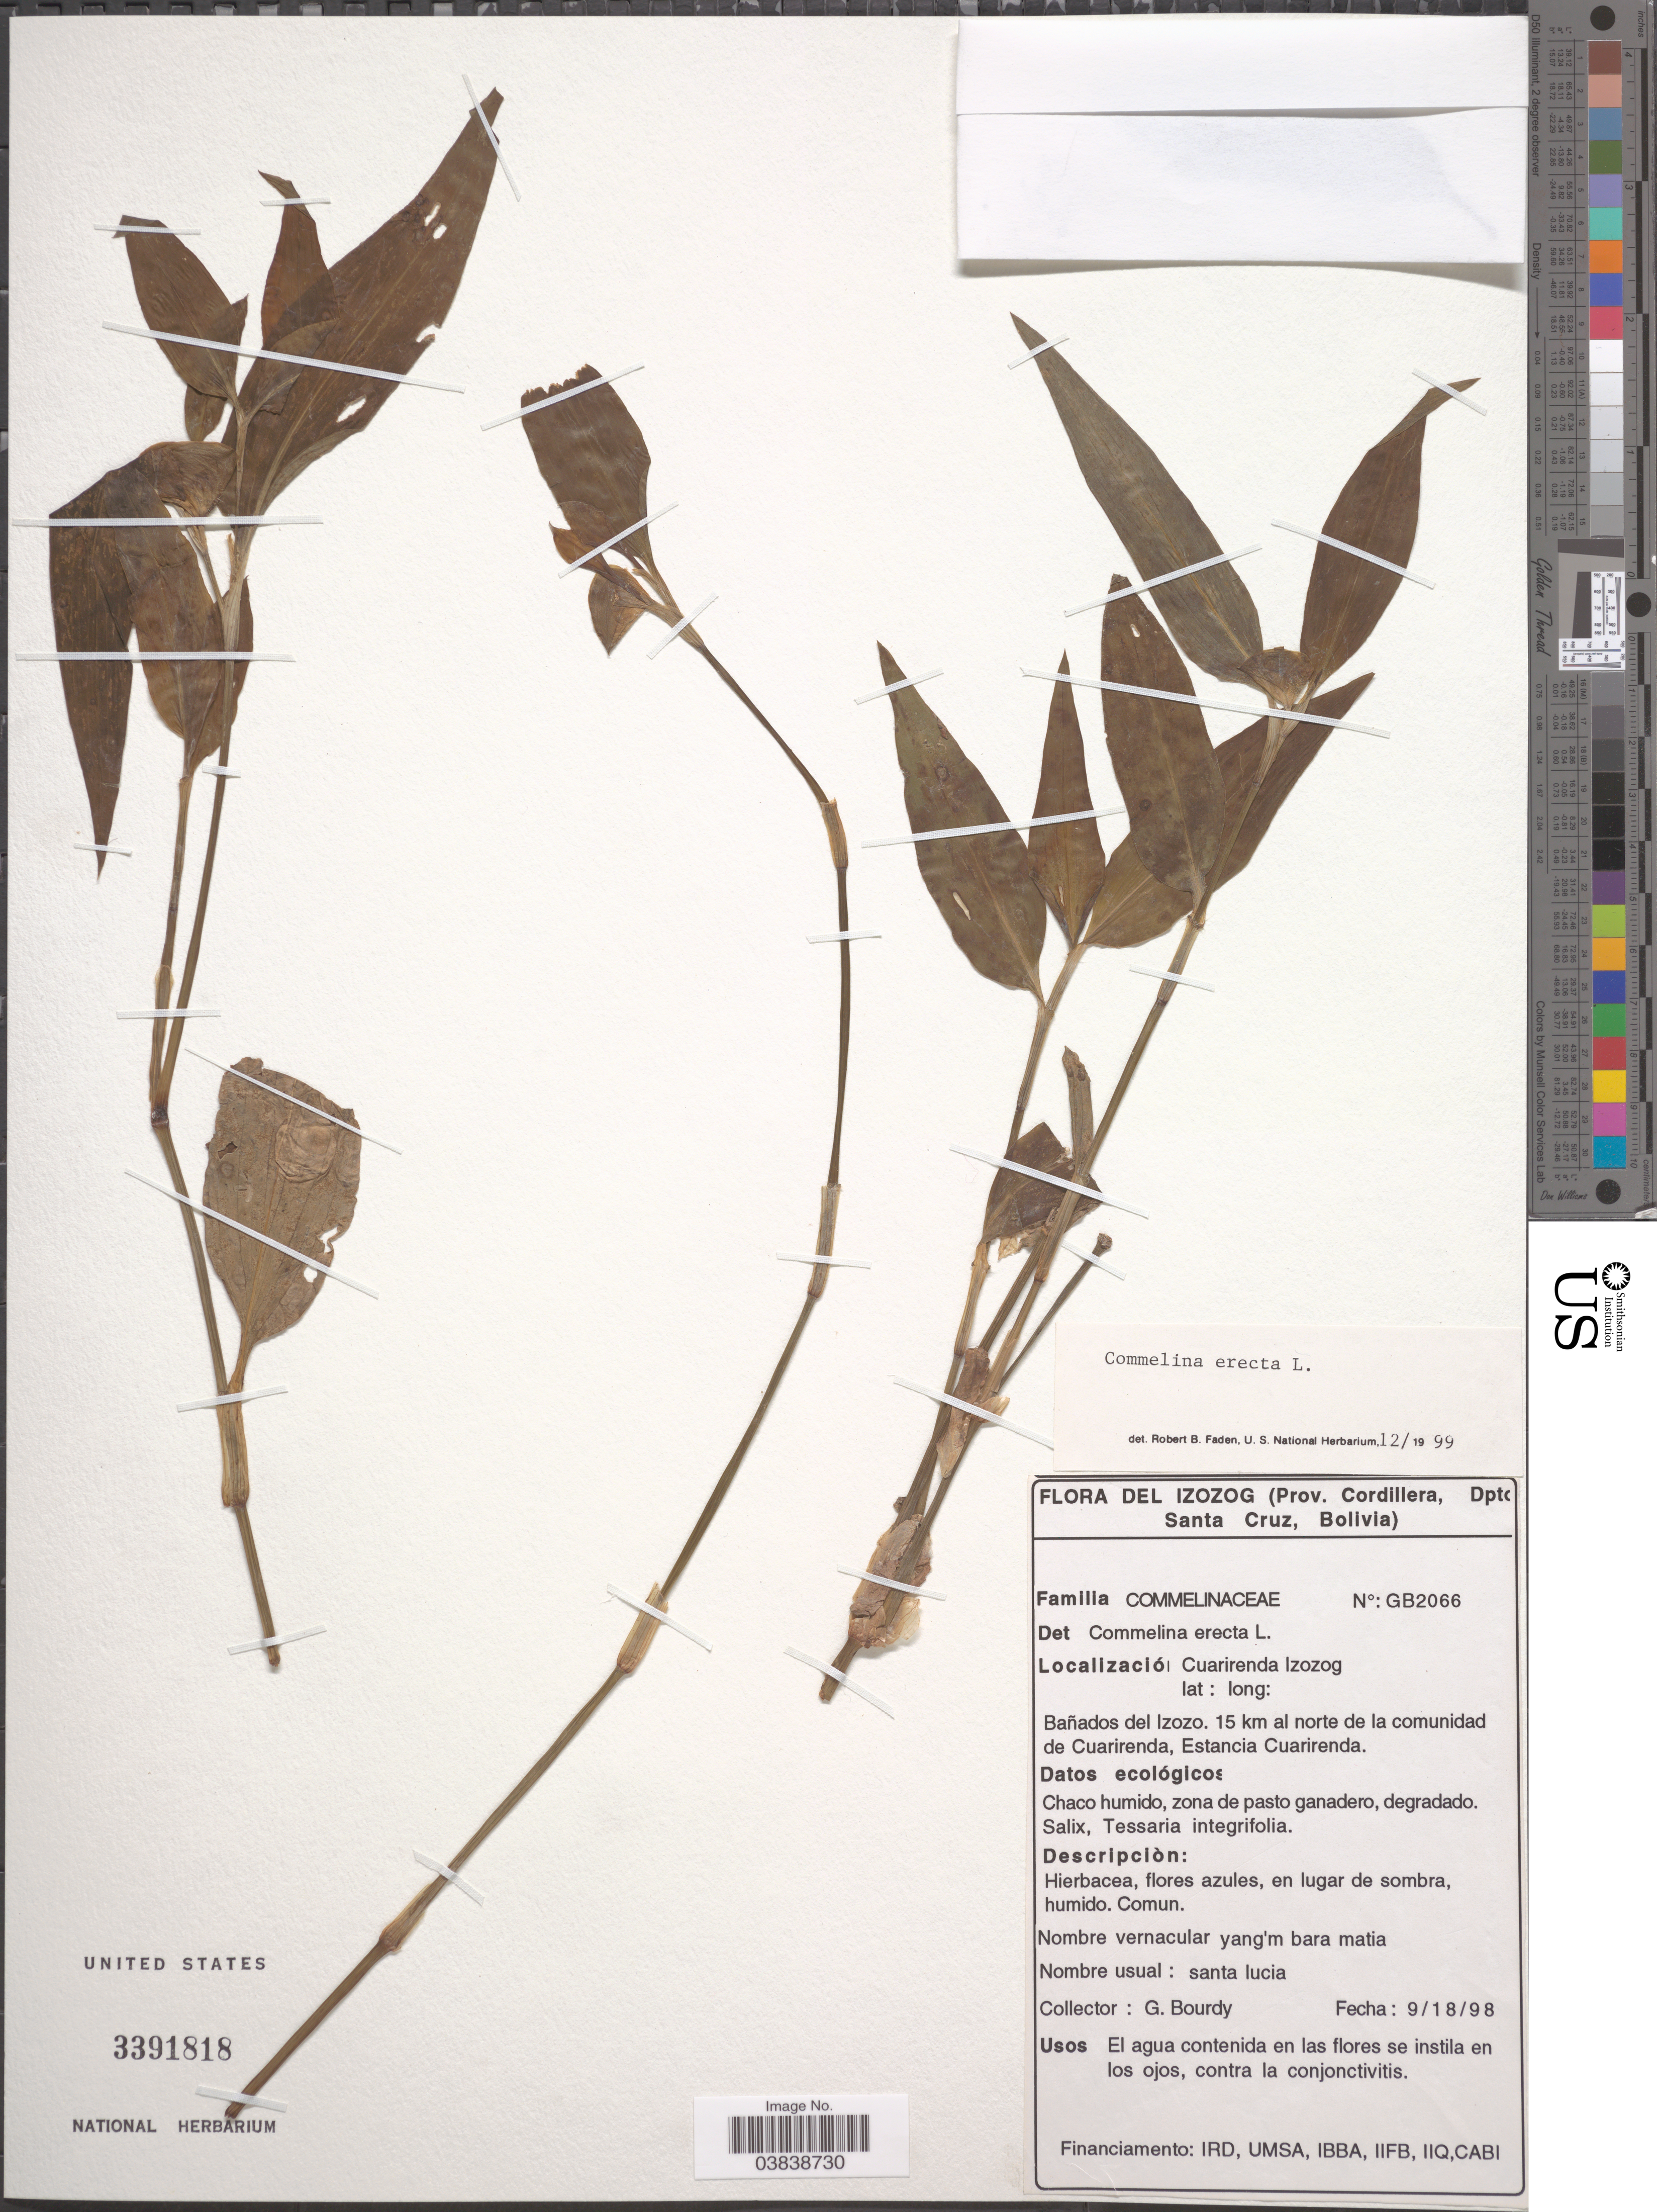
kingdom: Plantae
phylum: Tracheophyta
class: Liliopsida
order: Commelinales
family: Commelinaceae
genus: Commelina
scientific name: Commelina erecta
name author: L.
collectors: G. Bourdy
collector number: GB2066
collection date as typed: Transcribed d/m/y: 18/9/98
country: Bolivia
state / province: Santa Cruz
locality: Izozog (Prov. Cordillera, Dpto Santa Cruz). Cuarirenda Izozog. Bañados del Izozo. 15 km al norte de la comunidad de Cuarirenda, Estancia Cuarirenda.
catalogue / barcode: US 3391818